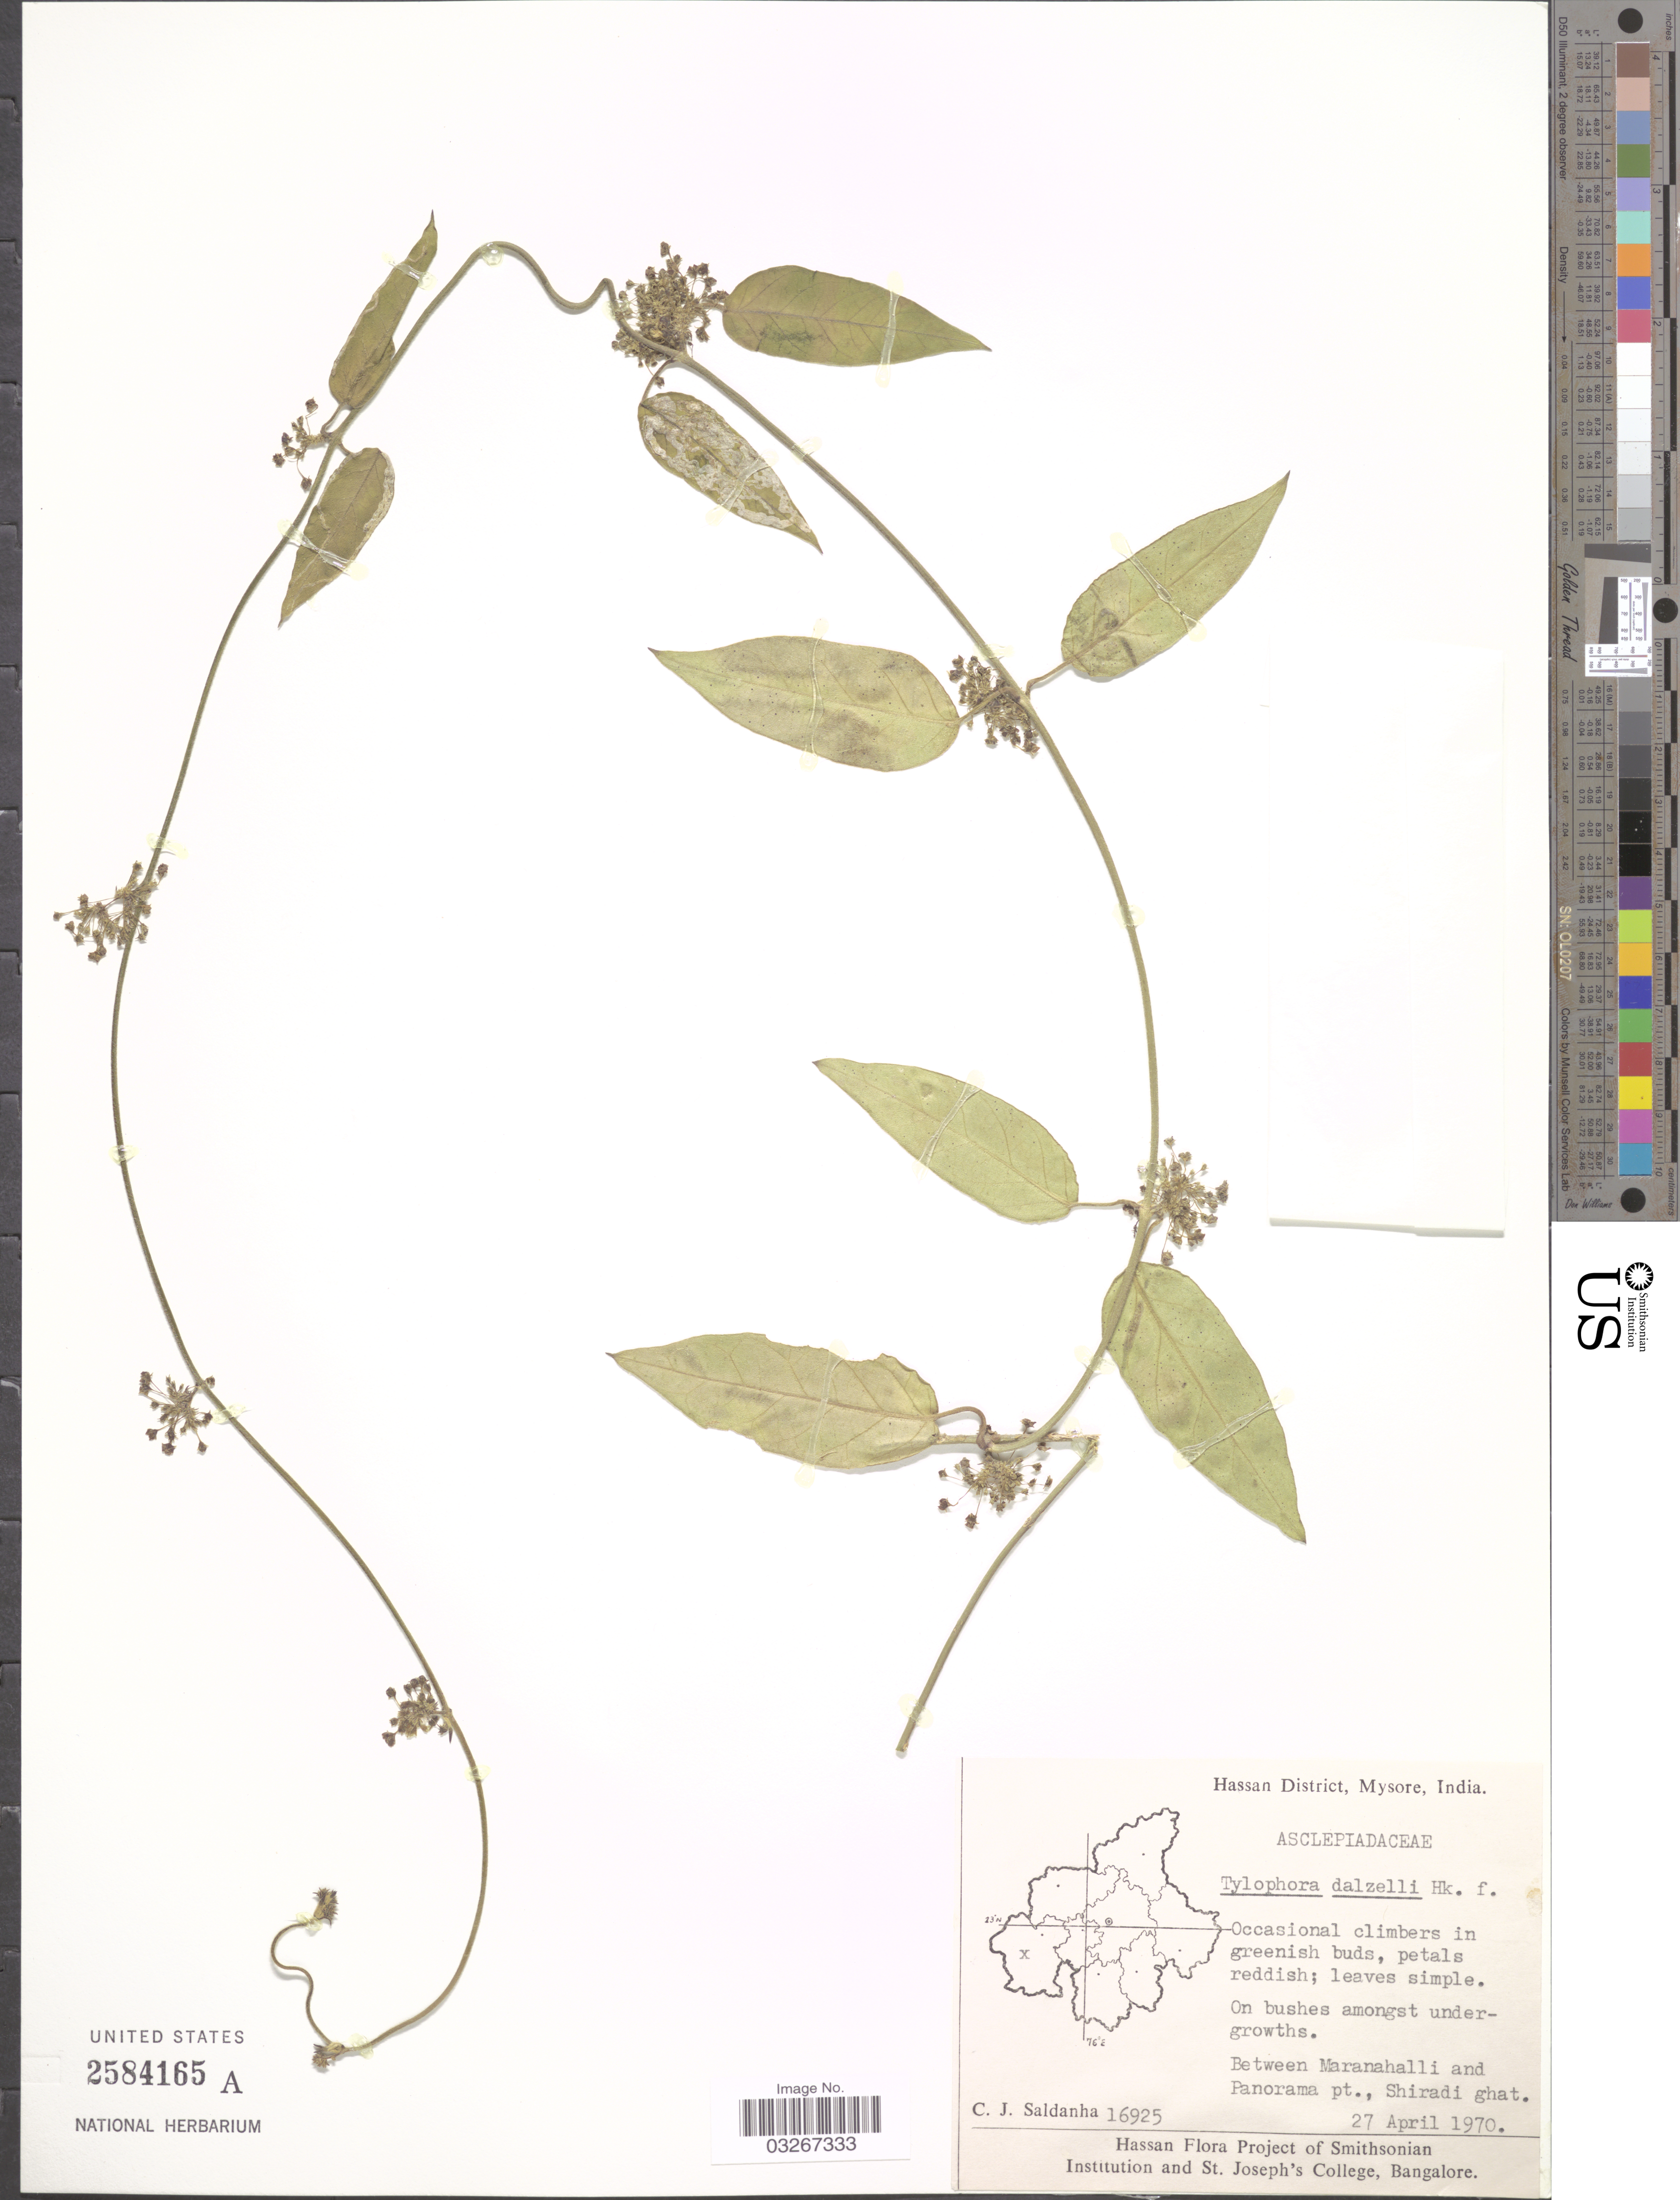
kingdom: Plantae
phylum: Tracheophyta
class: Magnoliopsida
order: Gentianales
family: Apocynaceae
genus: Tylophora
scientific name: Tylophora dalzellii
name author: Hook. f.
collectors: C. J. Saldanha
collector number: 16925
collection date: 1970-04-27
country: India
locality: Hassan District, Mysore. Between Maranahalli and Panorama pt., Shiradi ghat.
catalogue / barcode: US 2584165A